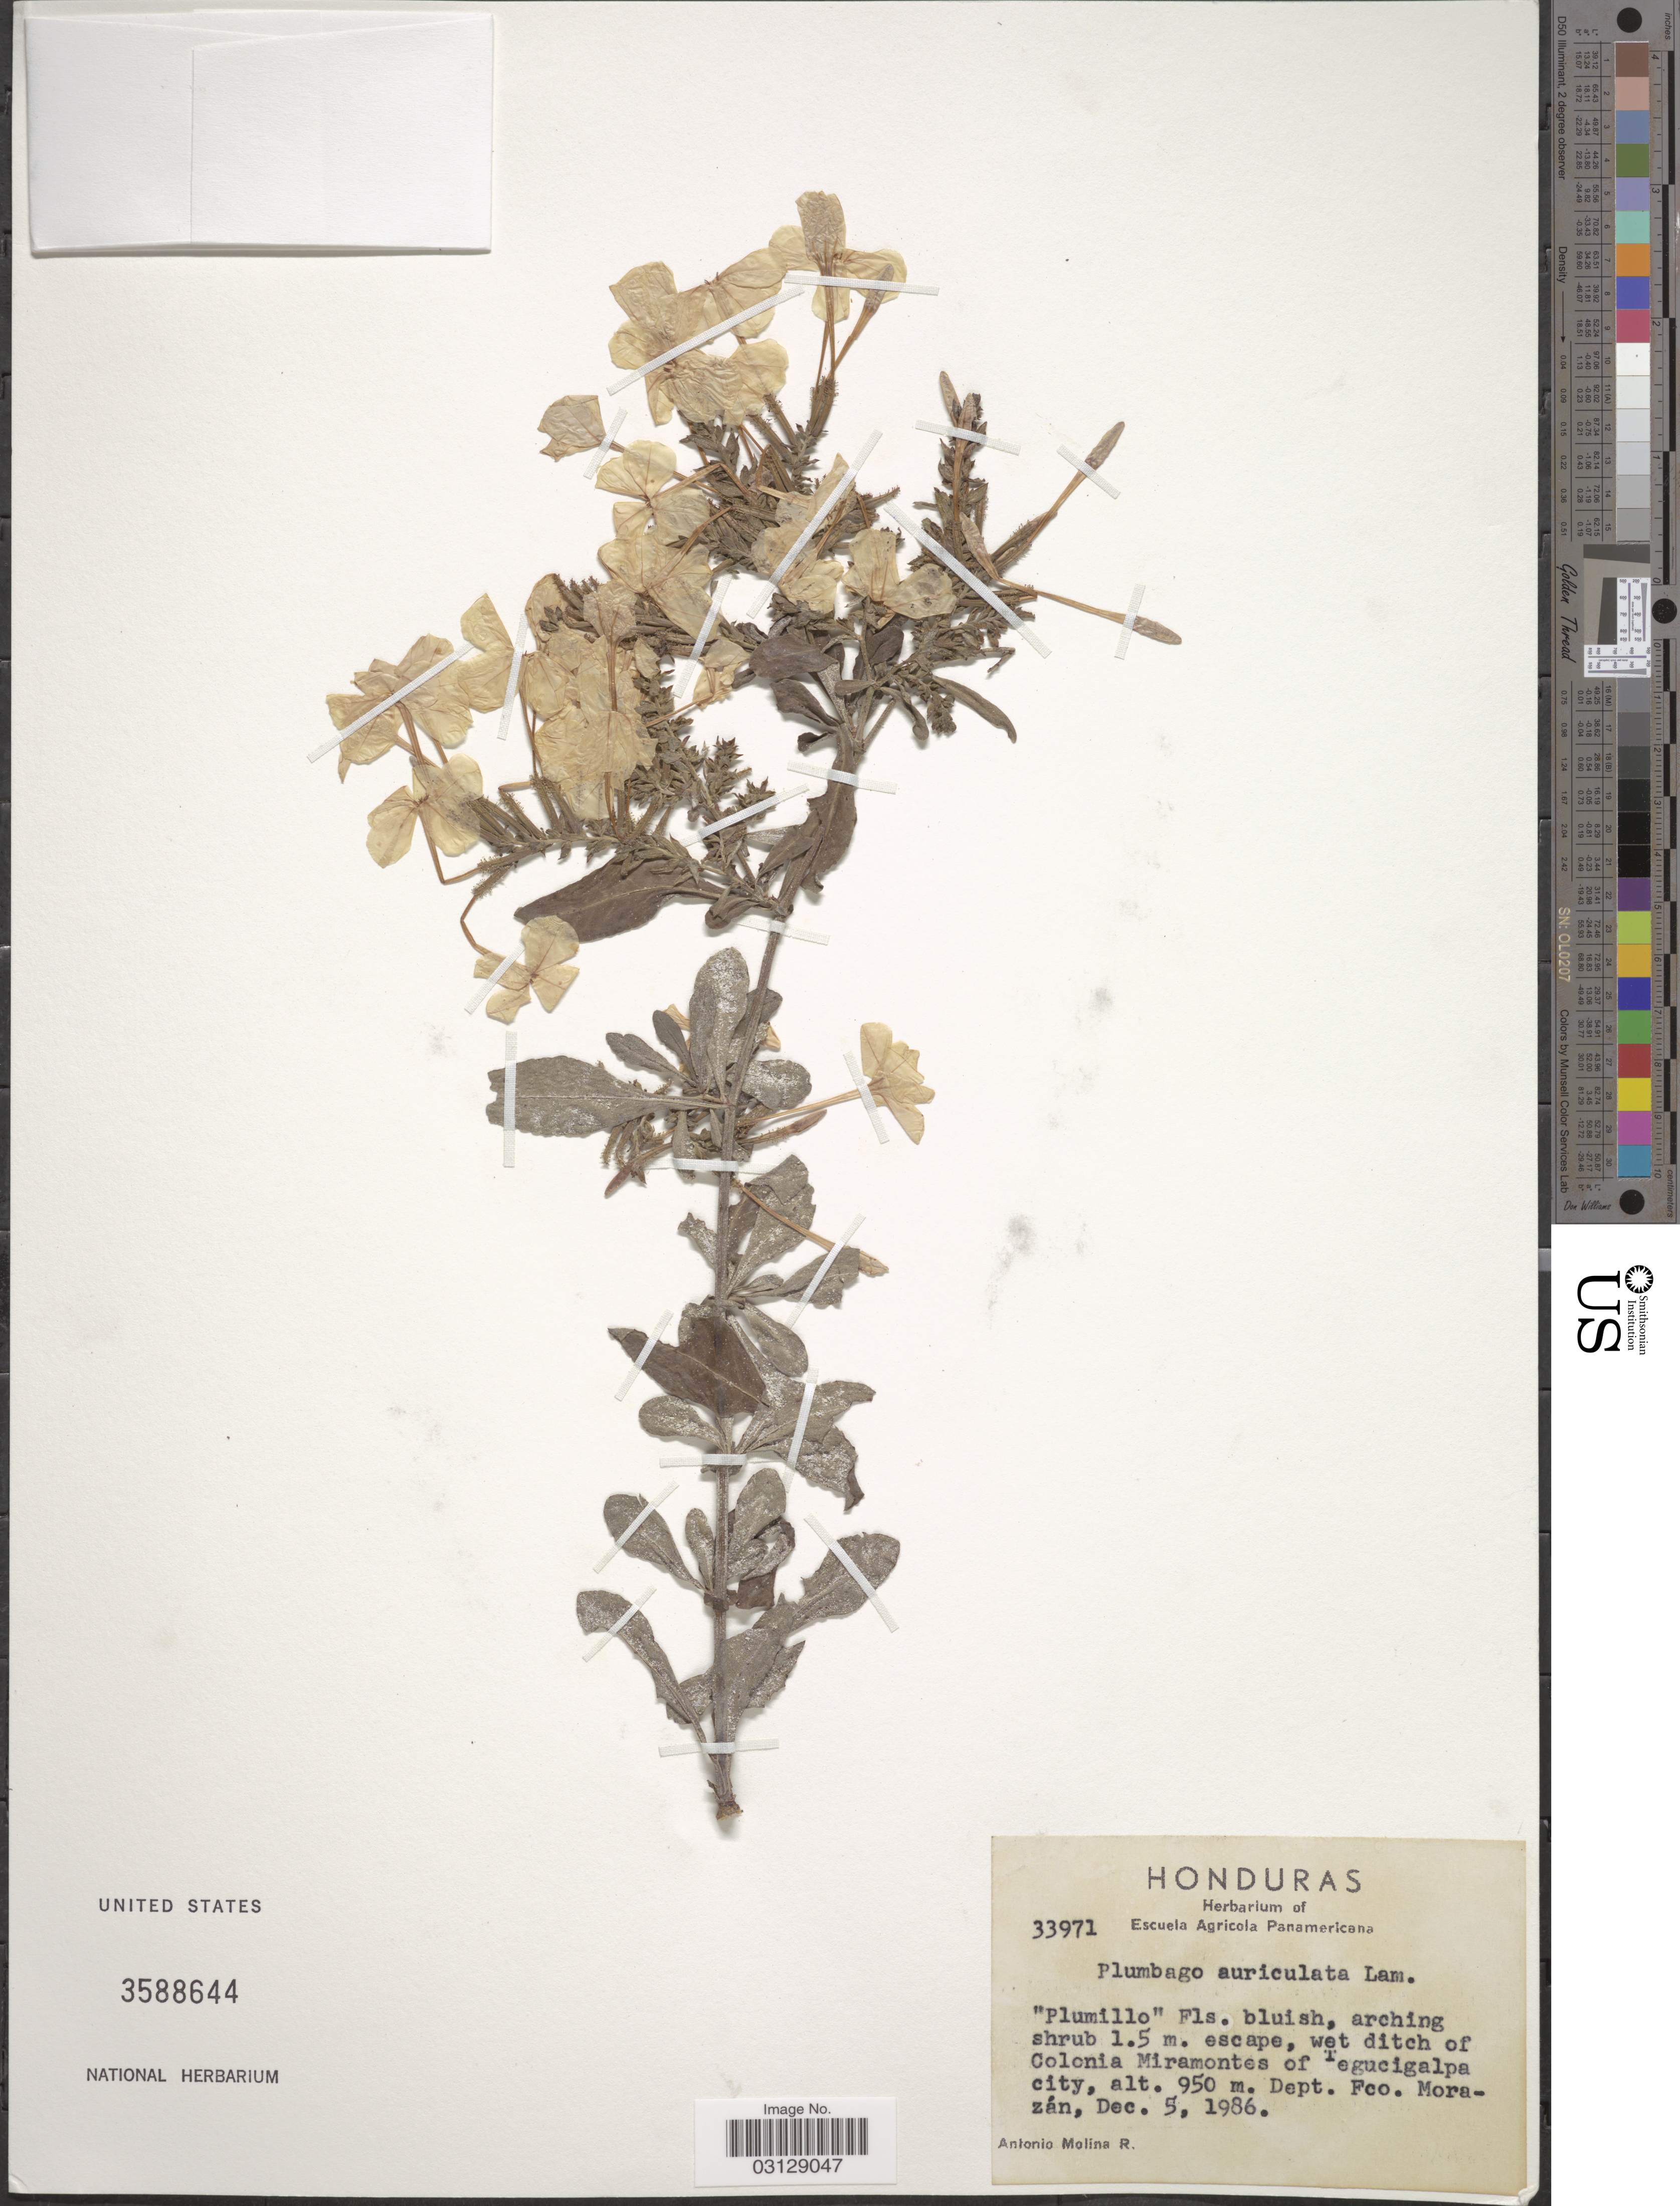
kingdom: Plantae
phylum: Tracheophyta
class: Magnoliopsida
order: Caryophyllales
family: Plumbaginaceae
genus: Plumbago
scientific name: Plumbago auriculata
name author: Lam.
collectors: A. Molina R.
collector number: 33971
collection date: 1986-12-05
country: Honduras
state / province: Fco. Morazán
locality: Wet ditch of Colonia Miramontes of Tegucicalpa city. Dept. Fco. Morazán.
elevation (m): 950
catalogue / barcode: US 3588644